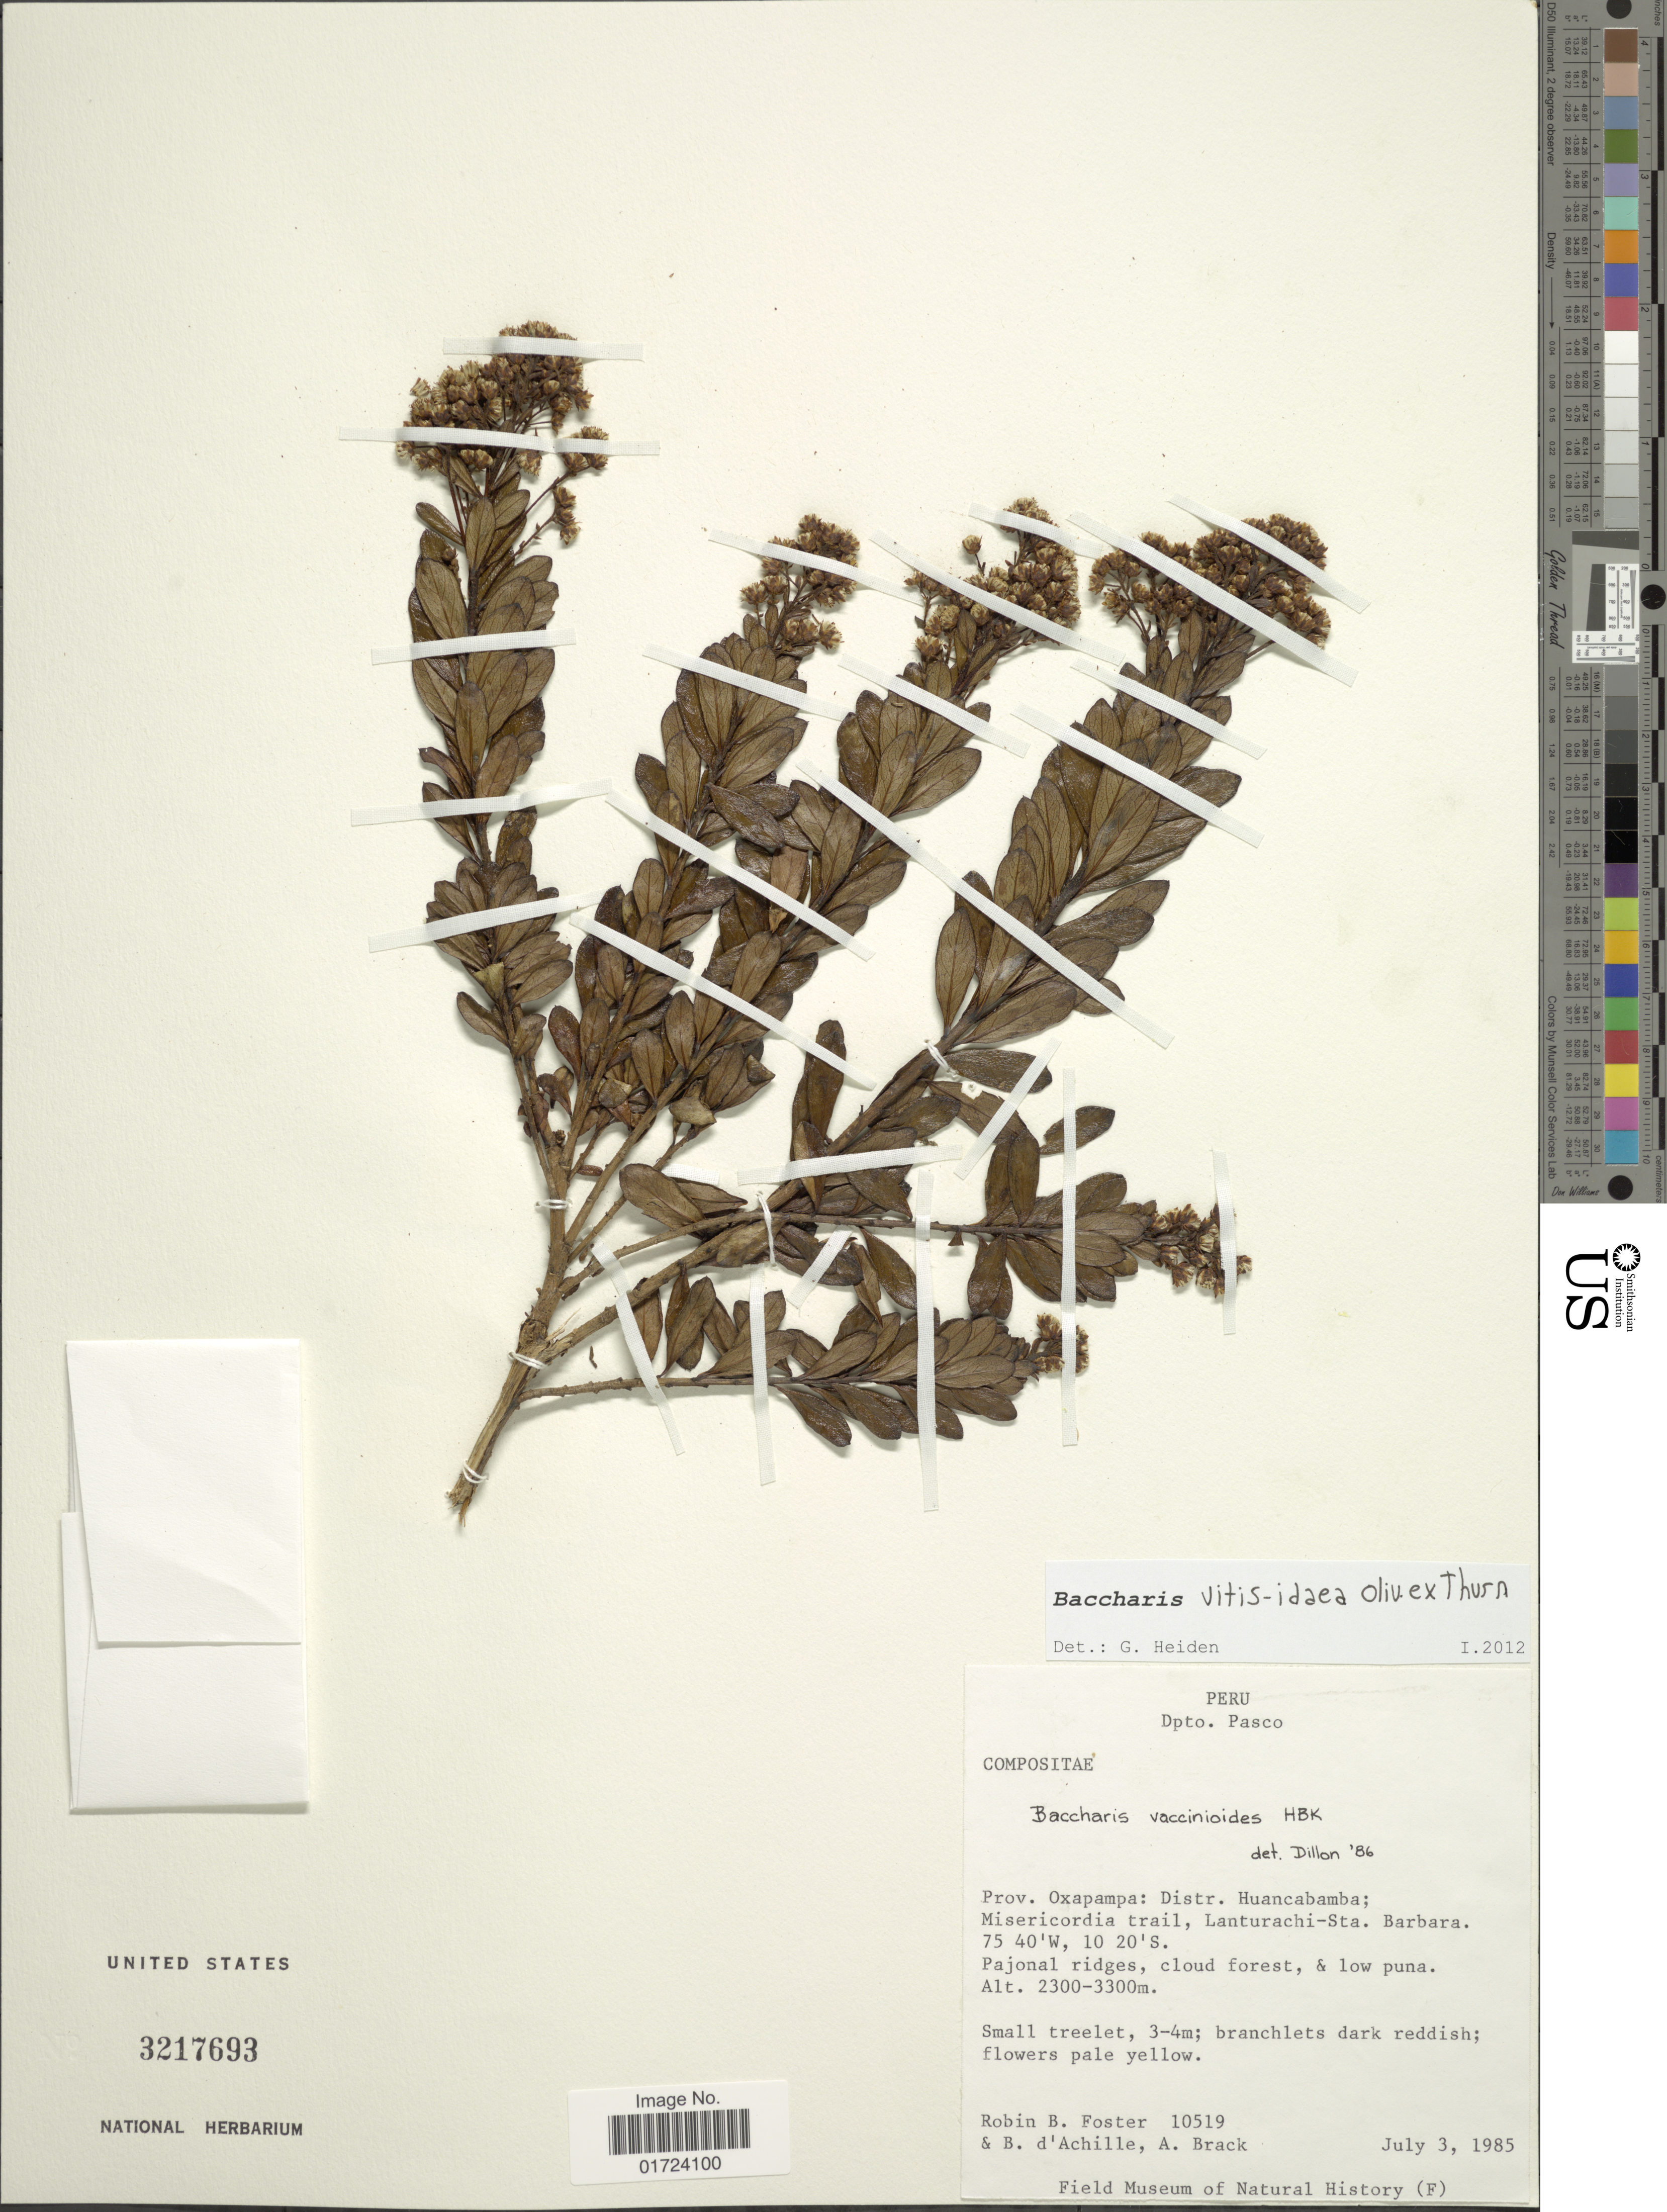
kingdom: Plantae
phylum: Tracheophyta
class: Magnoliopsida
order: Asterales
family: Asteraceae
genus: Baccharis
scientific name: Baccharis vitis-idaea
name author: Oliv. ex Thurn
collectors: R. B. Foster, B. d'Achille & A. Brack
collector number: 1051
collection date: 1985-07-03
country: Peru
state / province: Pasco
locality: Dpto. Pasco. Prov. Oxapampa: Distr. Huancabamba; Misericordia trail, Lanturachi-Sta. Barbara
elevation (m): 2300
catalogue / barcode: US 3217693